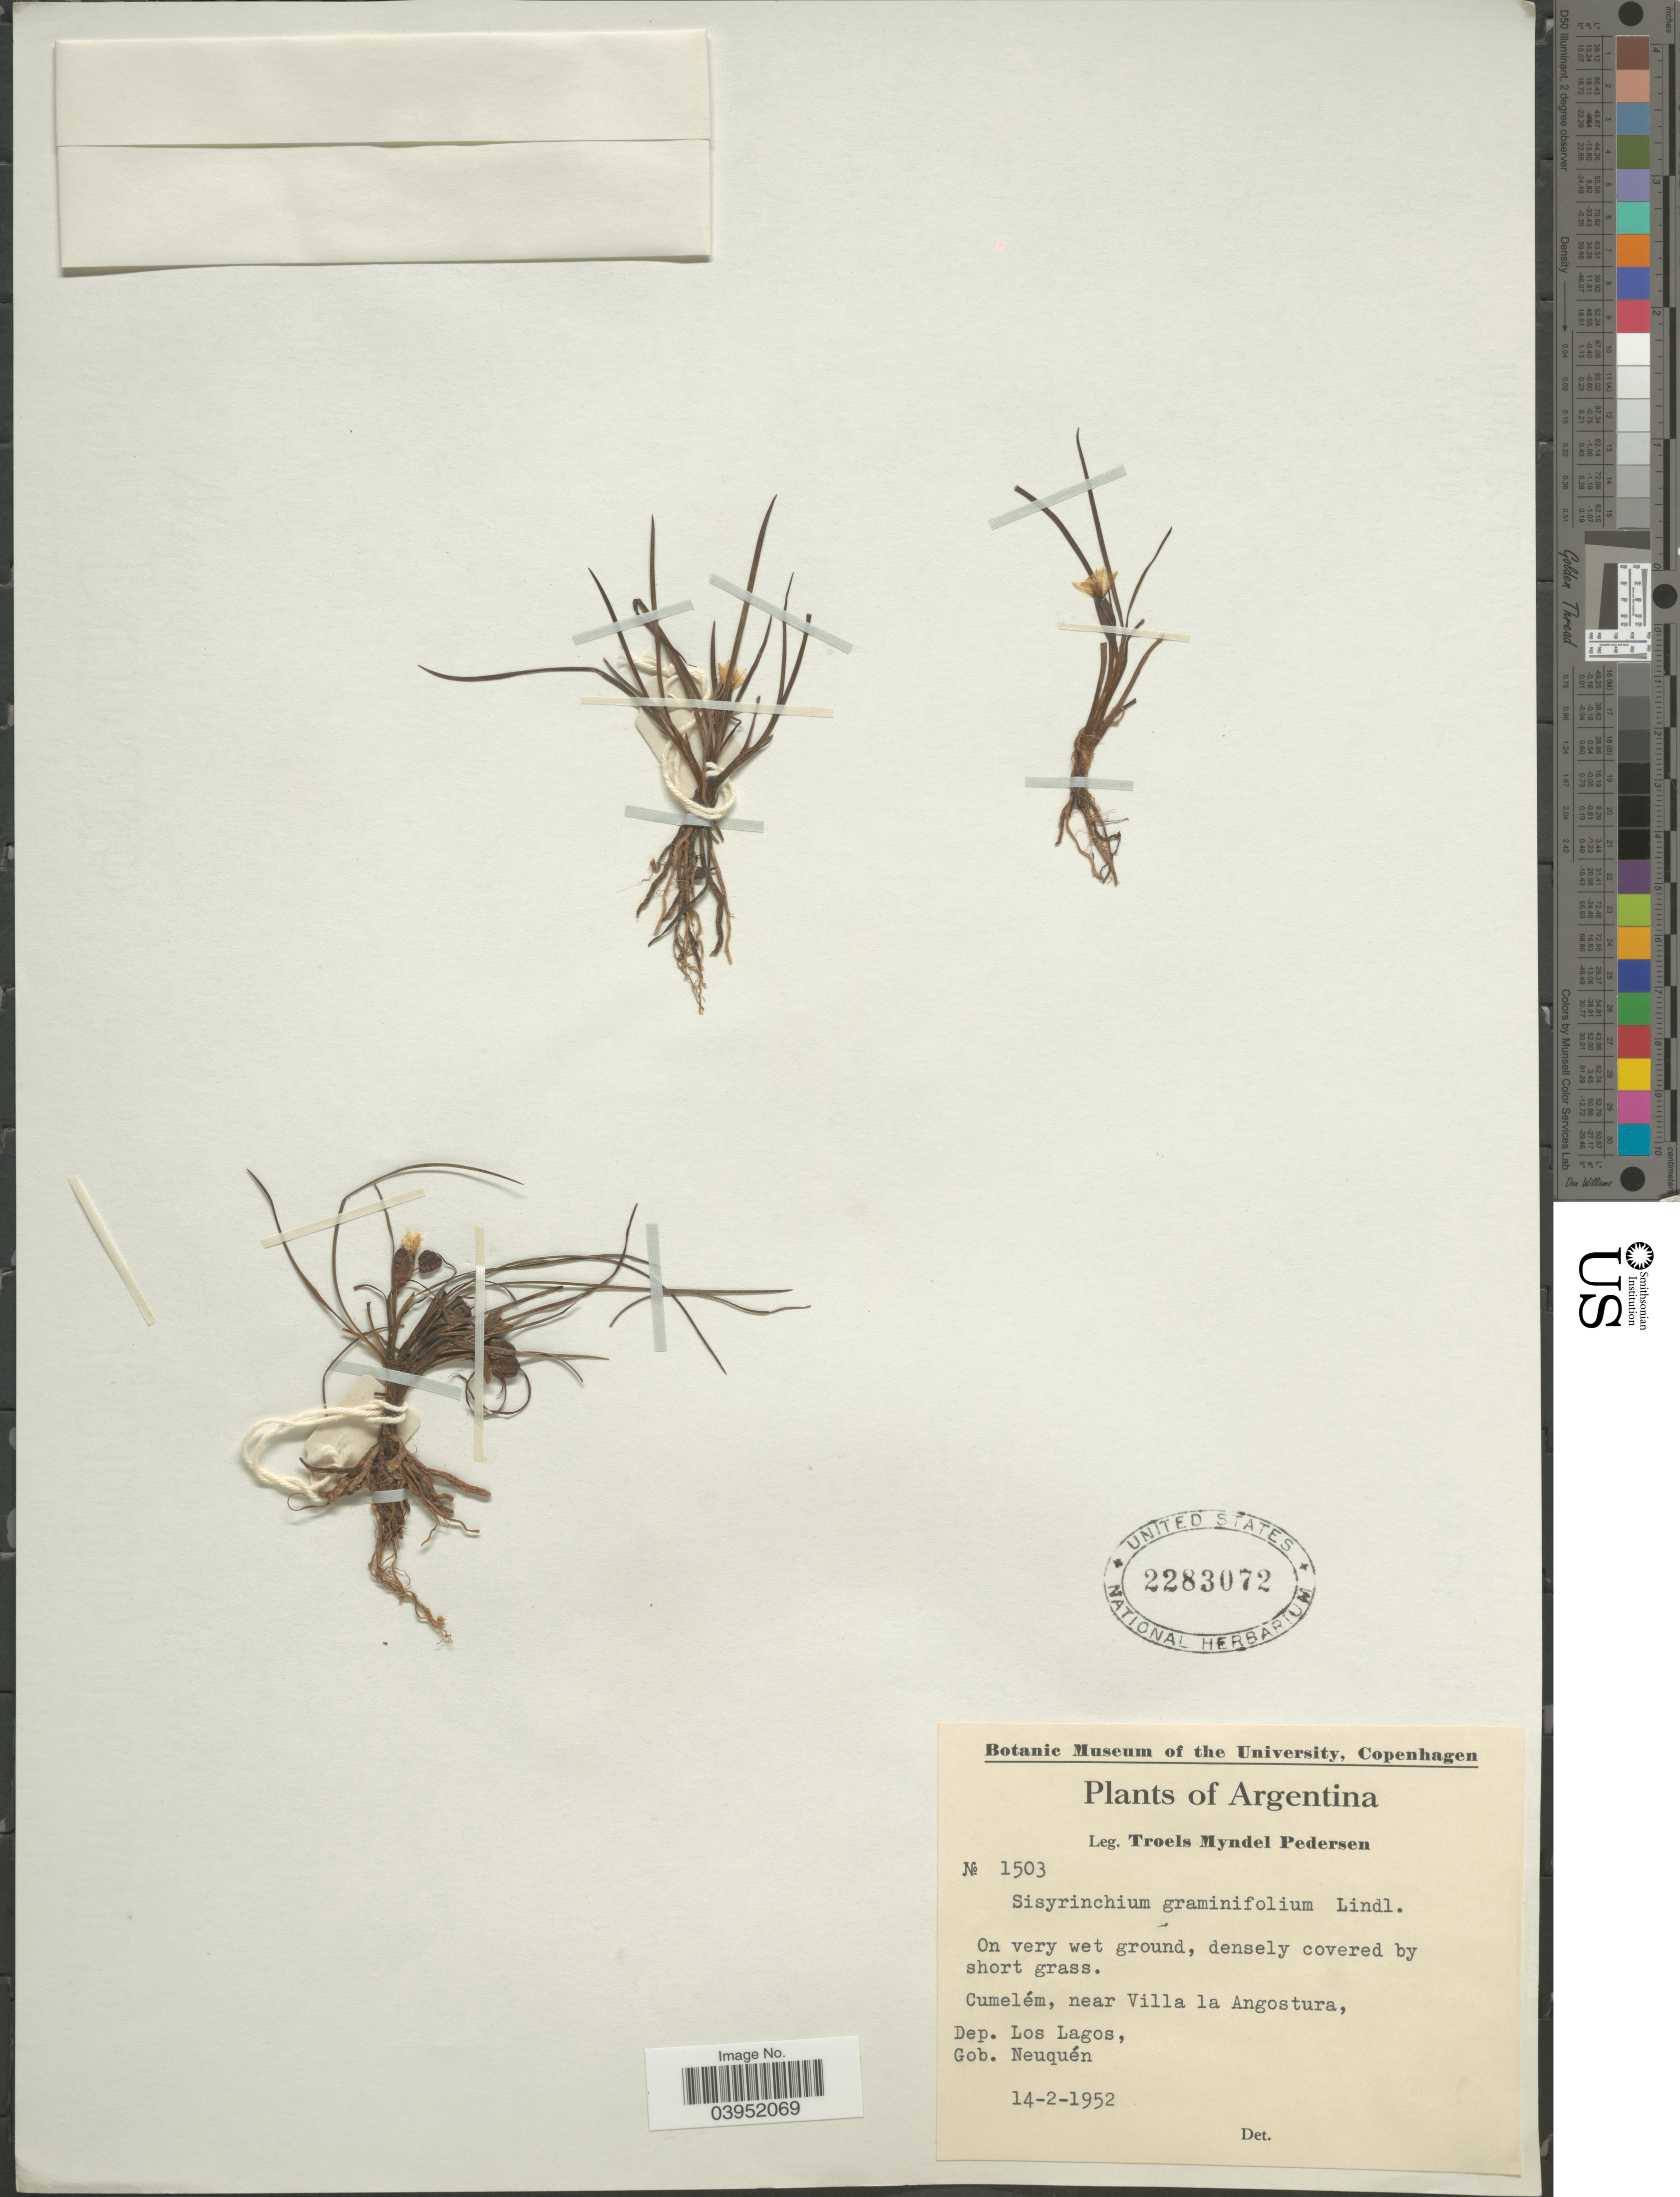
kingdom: Plantae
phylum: Tracheophyta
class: Liliopsida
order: Asparagales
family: Iridaceae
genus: Sisyrinchium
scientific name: Sisyrinchium graminifolium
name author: Lindl.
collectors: T. Pederson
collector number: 1503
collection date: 1952-02-14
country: Argentina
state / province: Neuquen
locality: Cumelém, near Villa la Angostura, Dep. Los Lagos, Gob. Neuquén.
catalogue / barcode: US 2283072